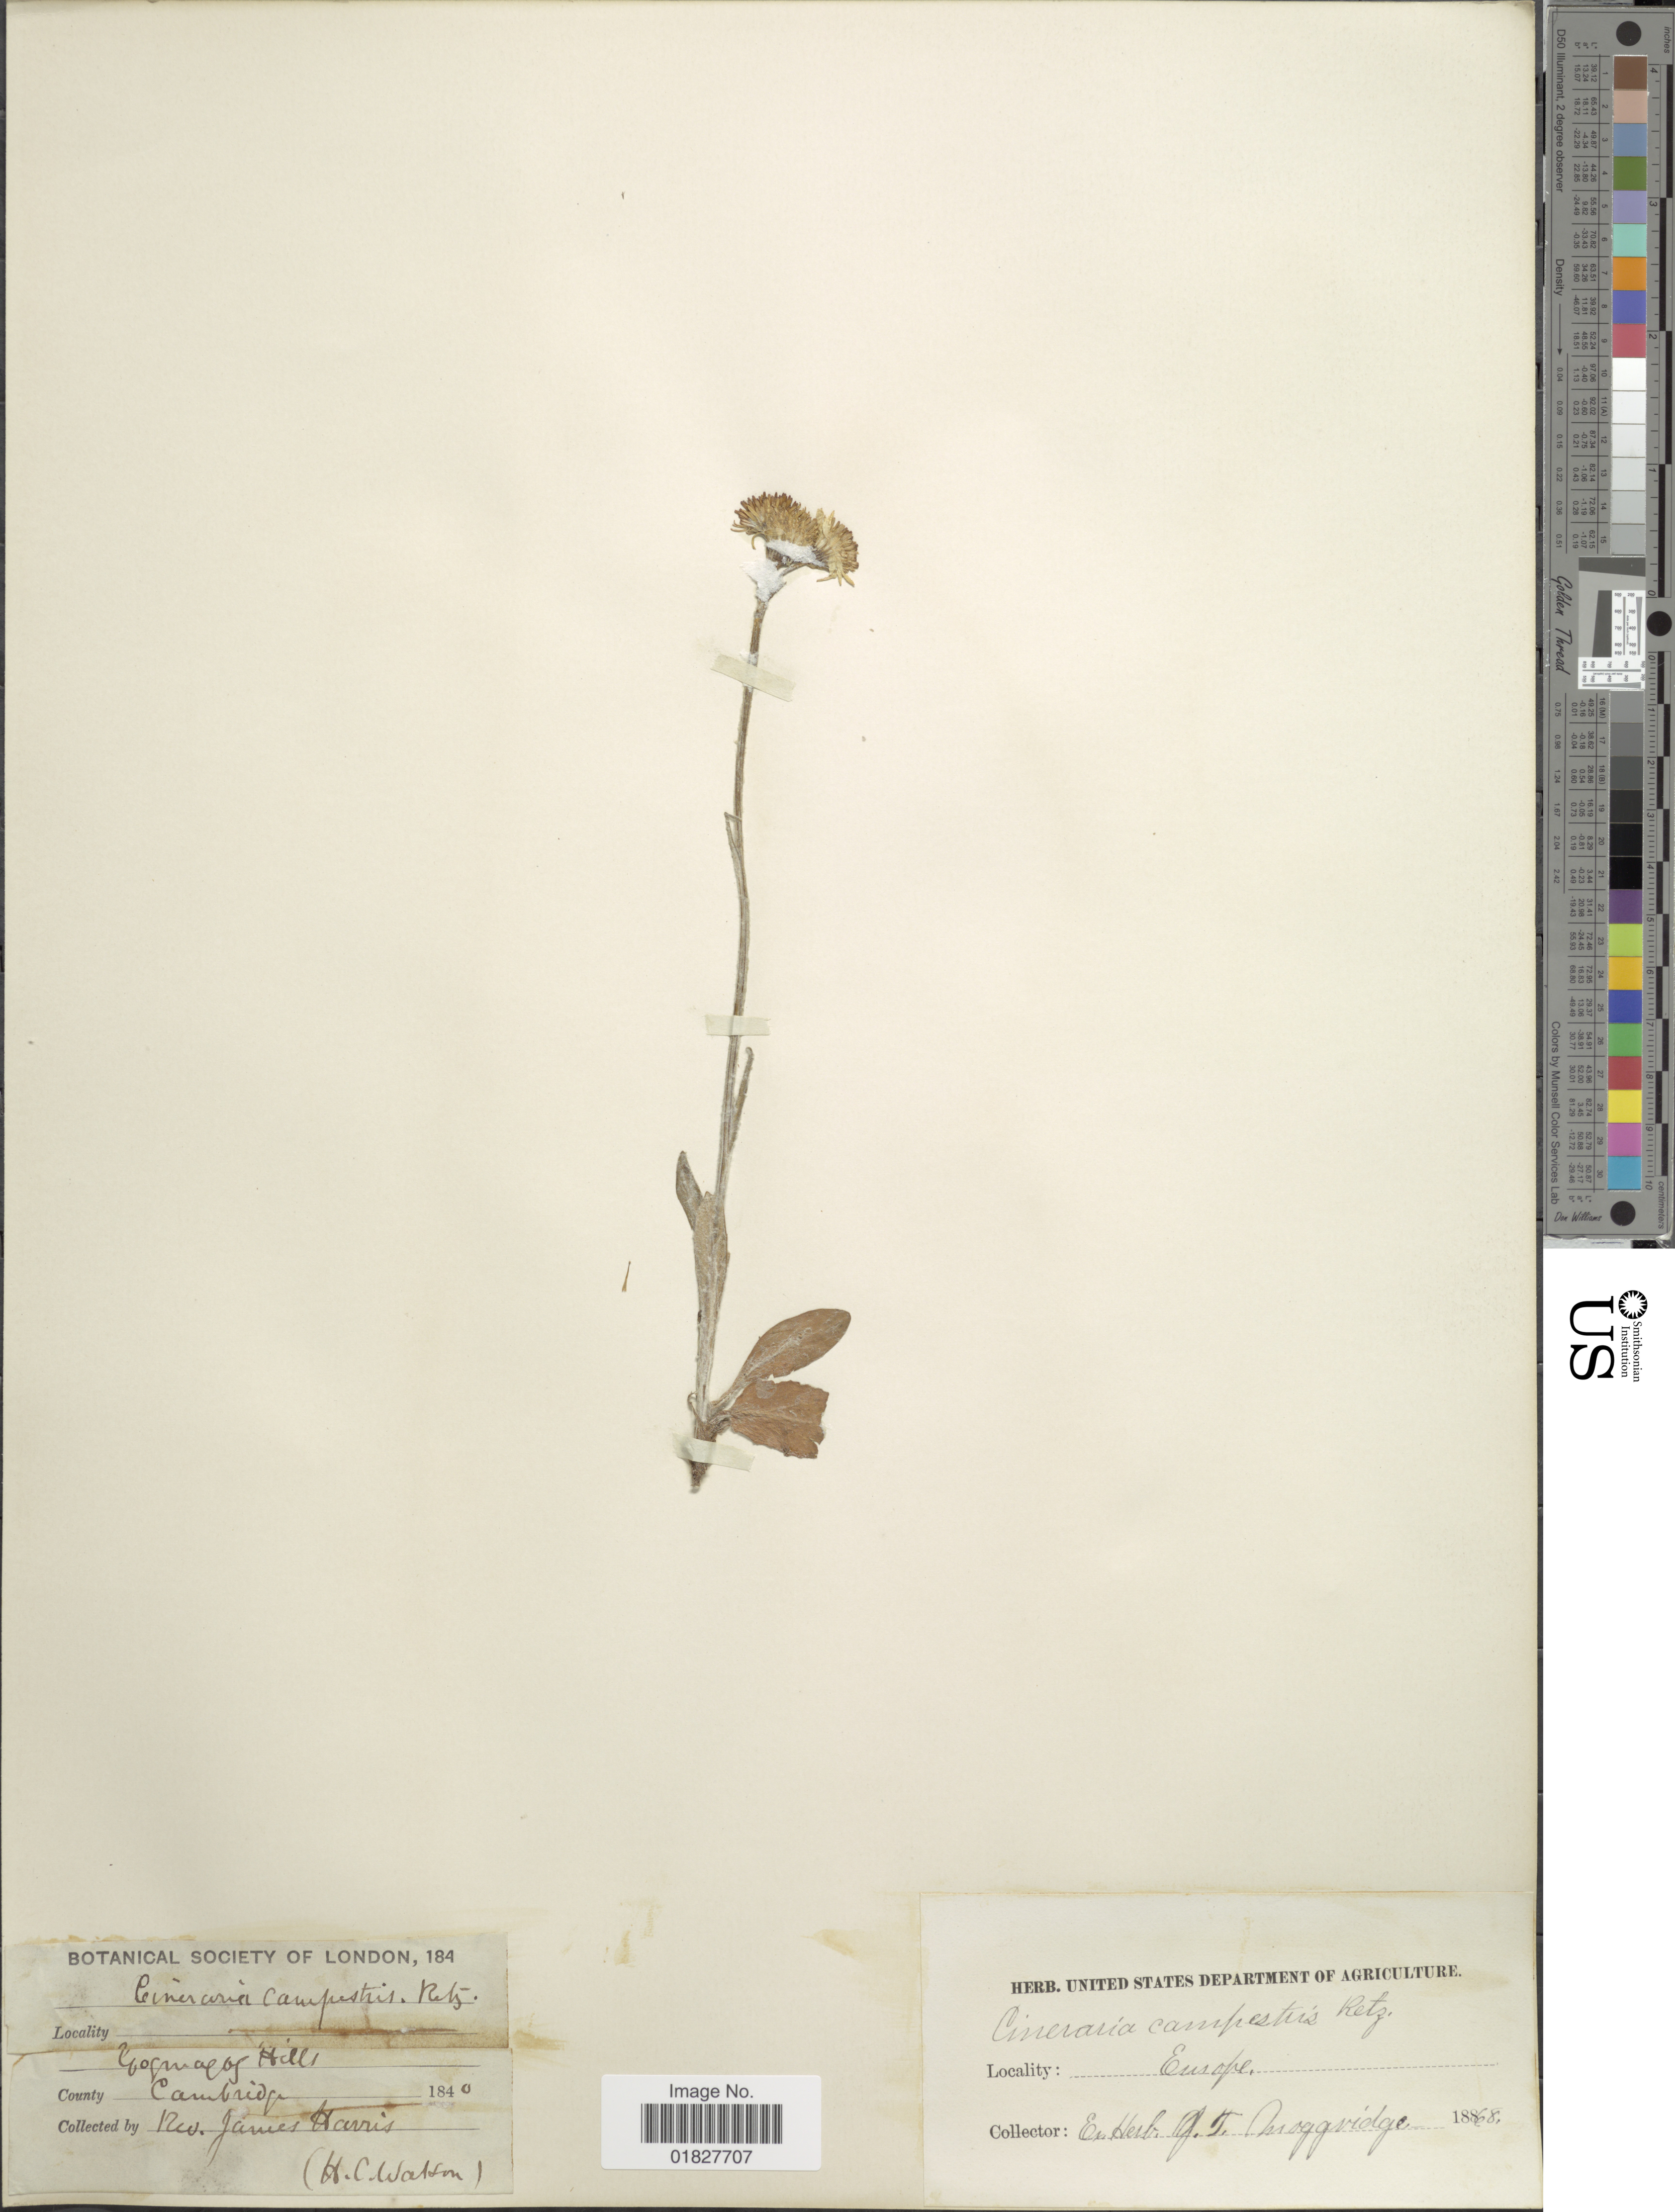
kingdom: Plantae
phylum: Tracheophyta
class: Magnoliopsida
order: Asterales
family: Asteraceae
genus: Cineraria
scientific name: Cineraria campestris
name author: Retz.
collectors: J. Harris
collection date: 1840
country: United Kingdom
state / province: England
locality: Gog Magg Hill, County Cambridge